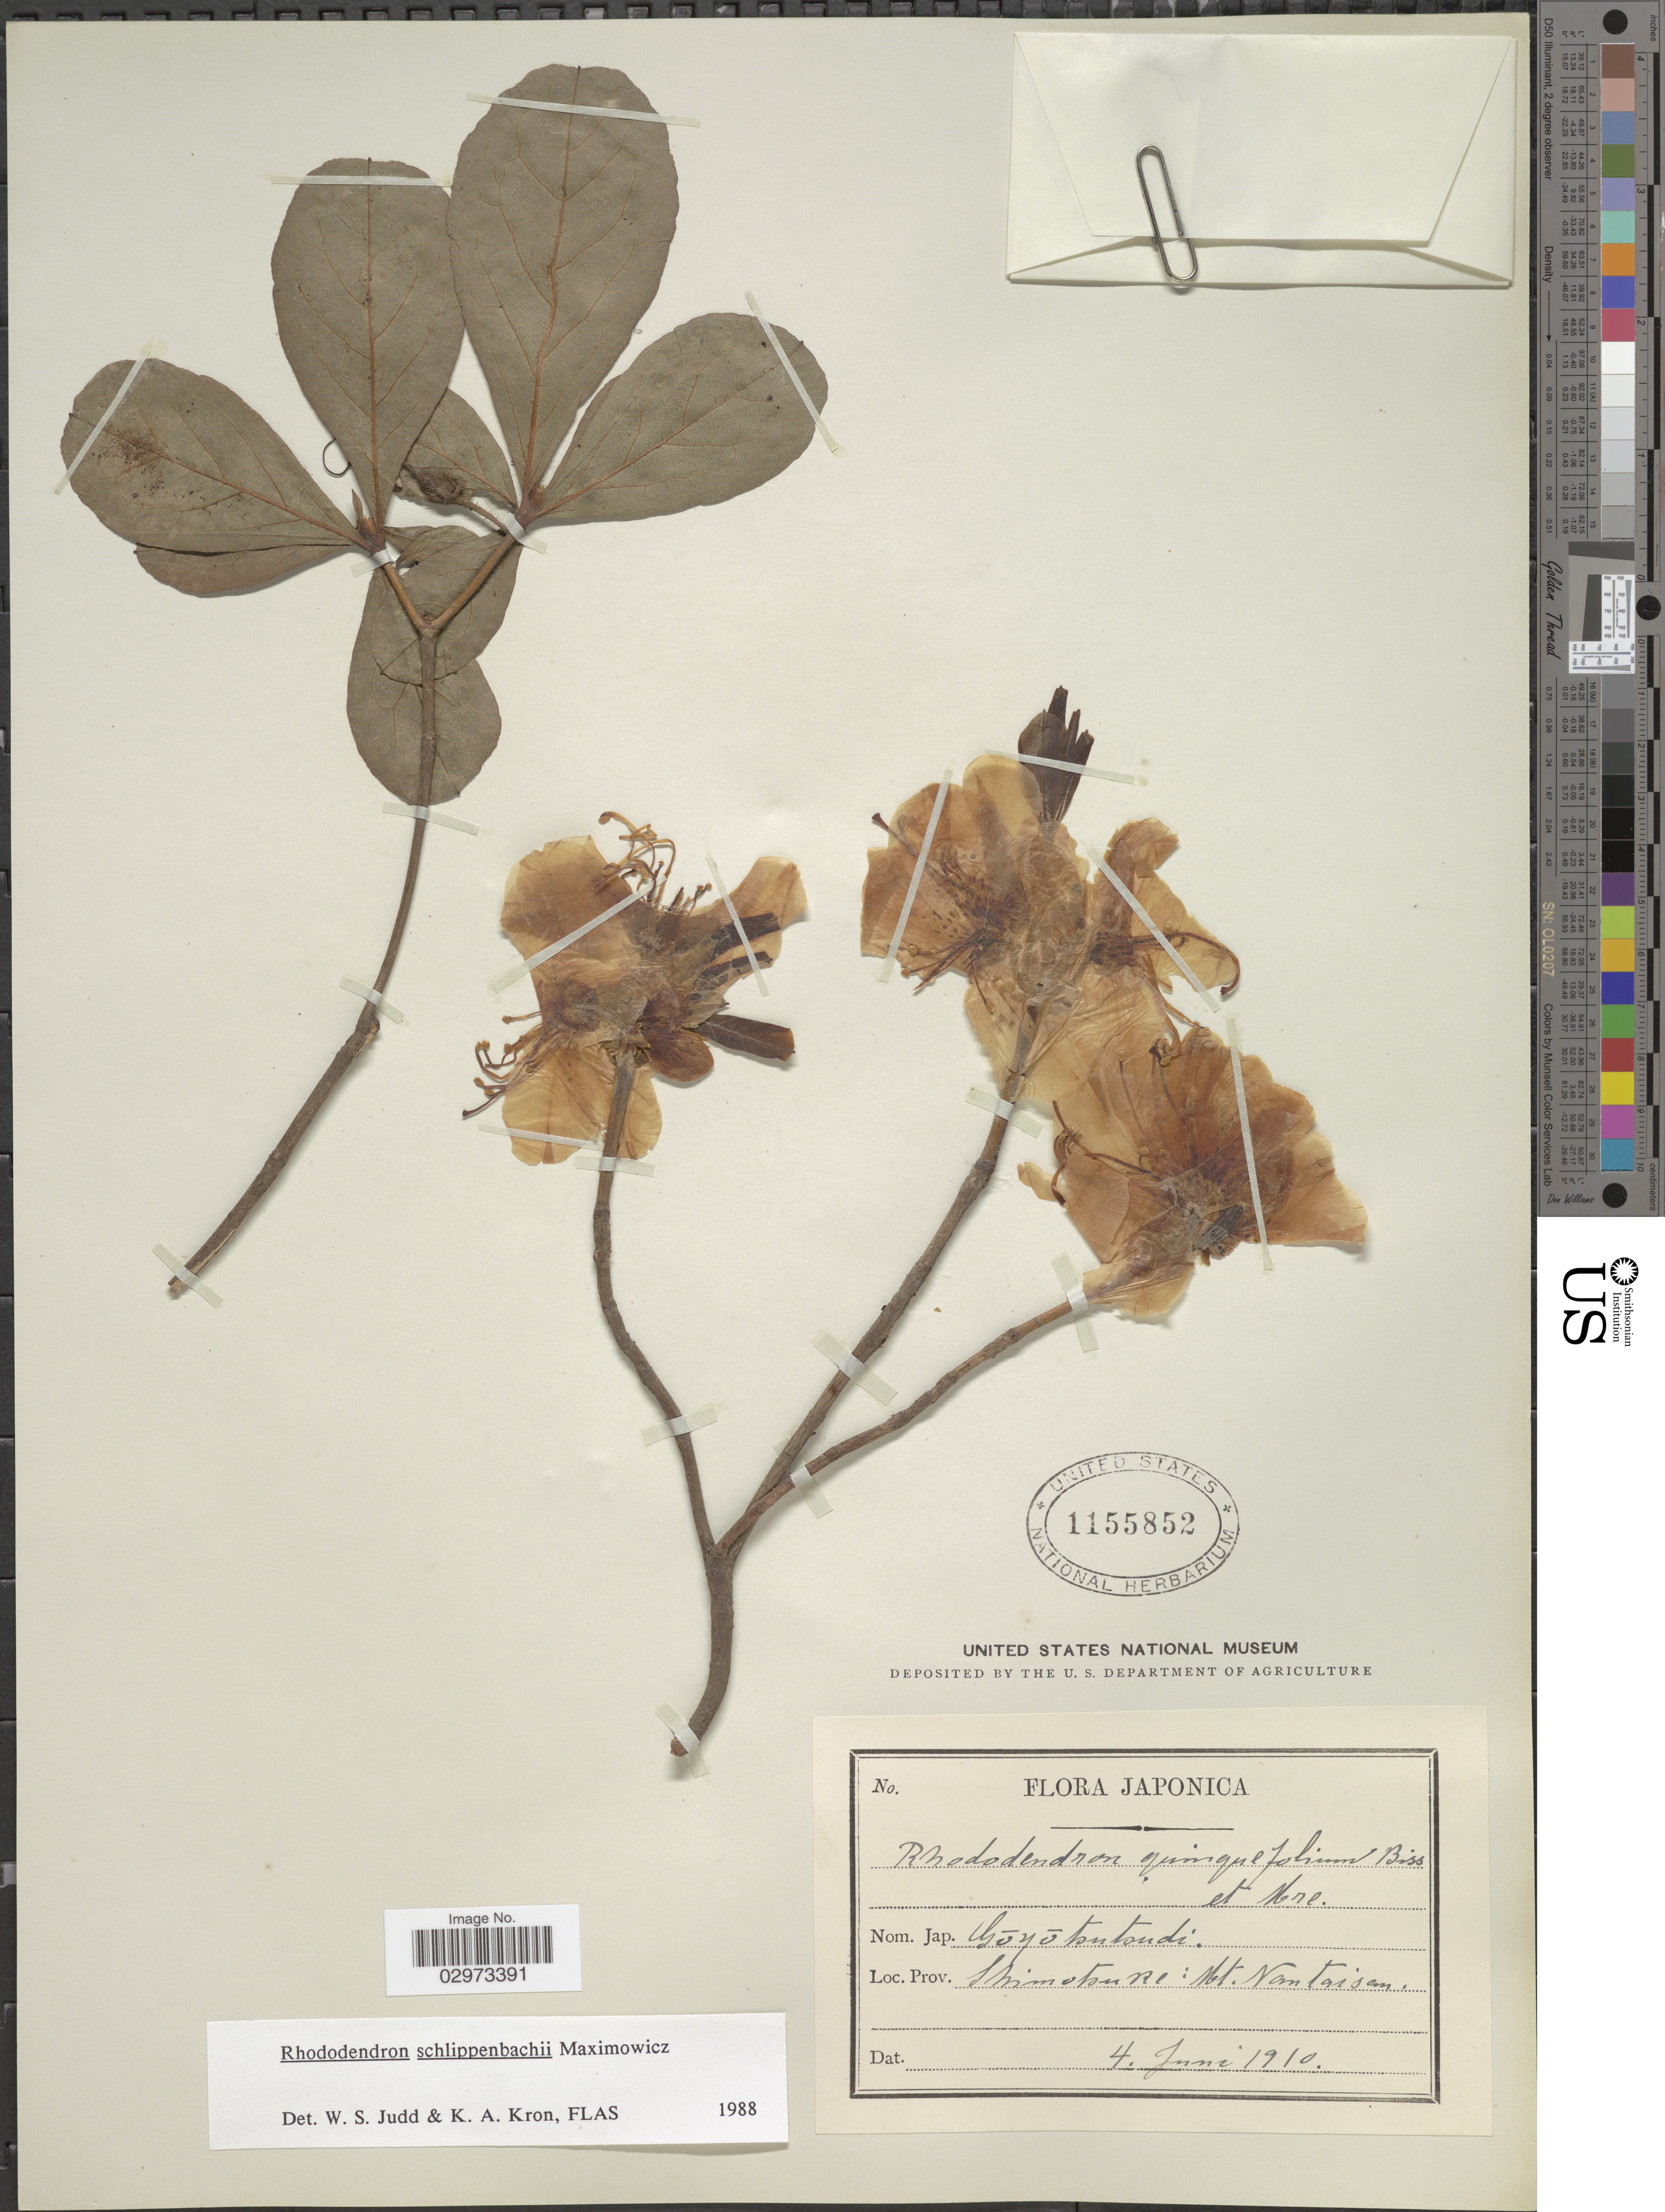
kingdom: Plantae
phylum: Tracheophyta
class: Magnoliopsida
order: Ericales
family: Ericaceae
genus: Rhododendron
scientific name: Rhododendron schlippenbachii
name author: Maxim.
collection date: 1910-06-04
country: Japan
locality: Shimotsuke: Mt. Nantaisan.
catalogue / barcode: US 1155852